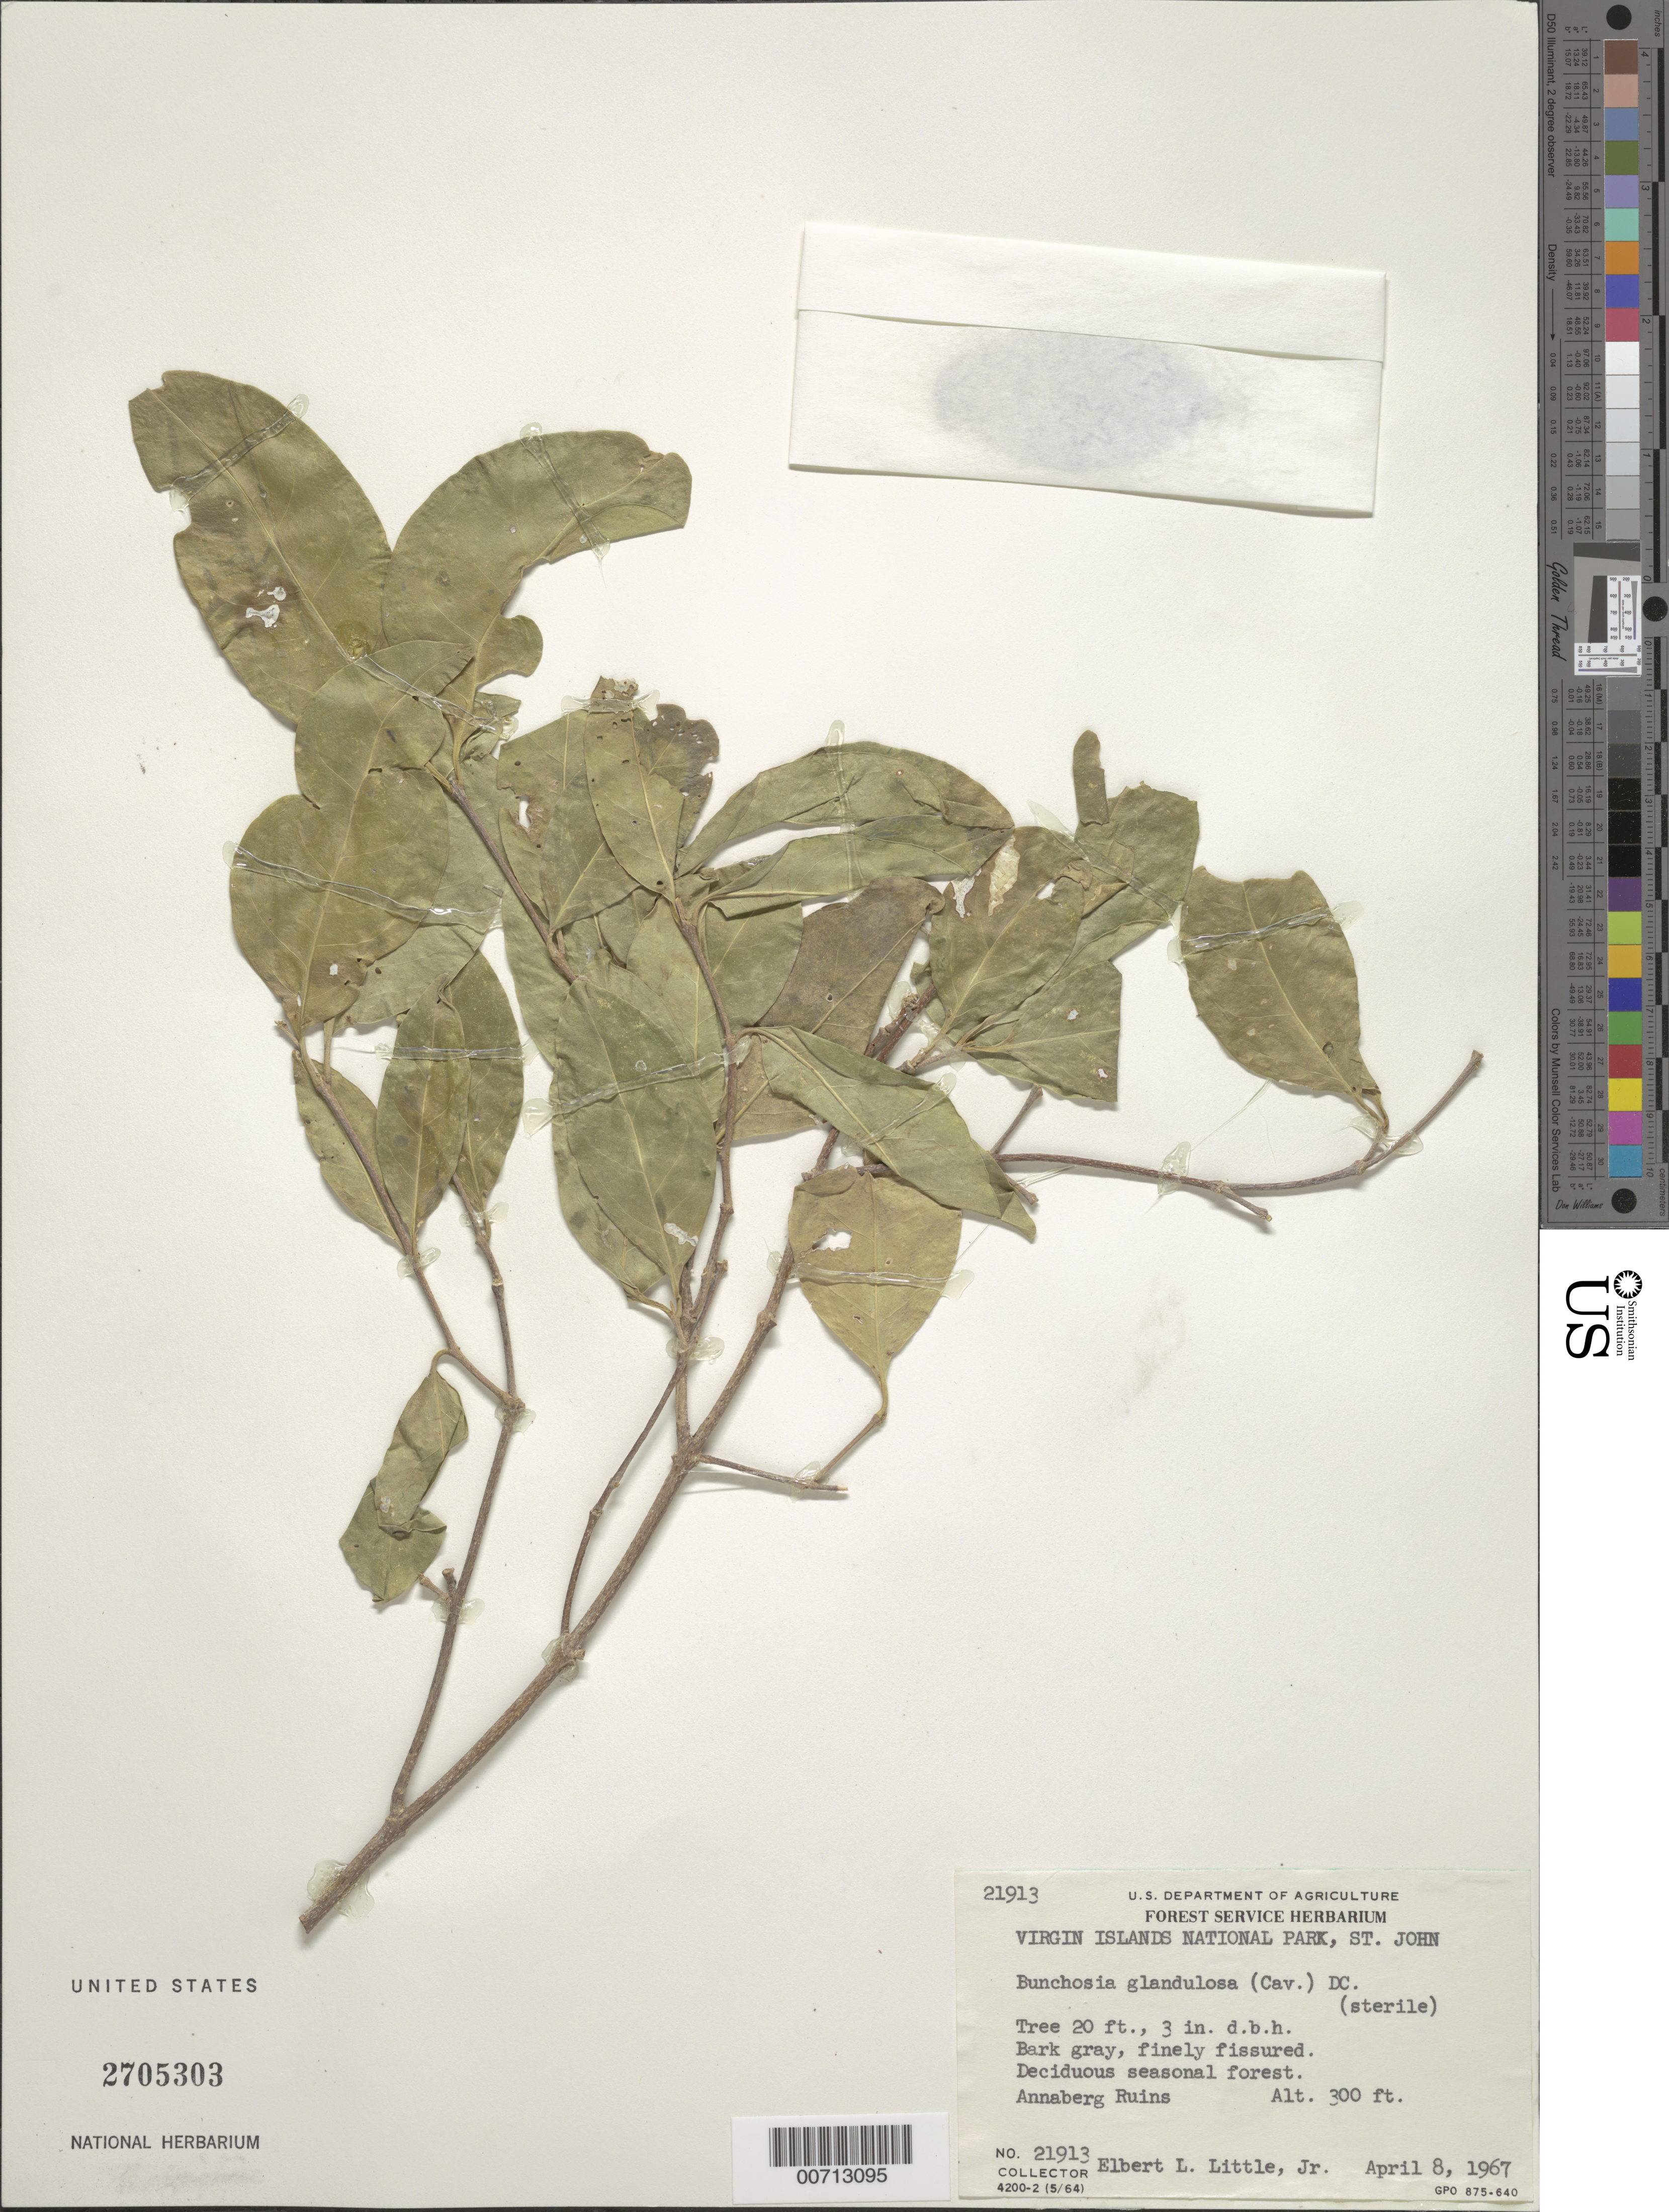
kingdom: Plantae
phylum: Tracheophyta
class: Magnoliopsida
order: Malpighiales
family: Malpighiaceae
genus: Bunchosia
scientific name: Bunchosia glandulosa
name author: (Cav.) Rich. ex Juss.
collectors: E. L. Little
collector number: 21913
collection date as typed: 08 Apr 1967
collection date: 1967-04-08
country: U.S. Virgin Islands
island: St. John Island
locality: Virgin Islands Natl. Park, Annaberg Ruins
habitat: Deciduous seasonal forest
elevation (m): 91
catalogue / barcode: US 2705303